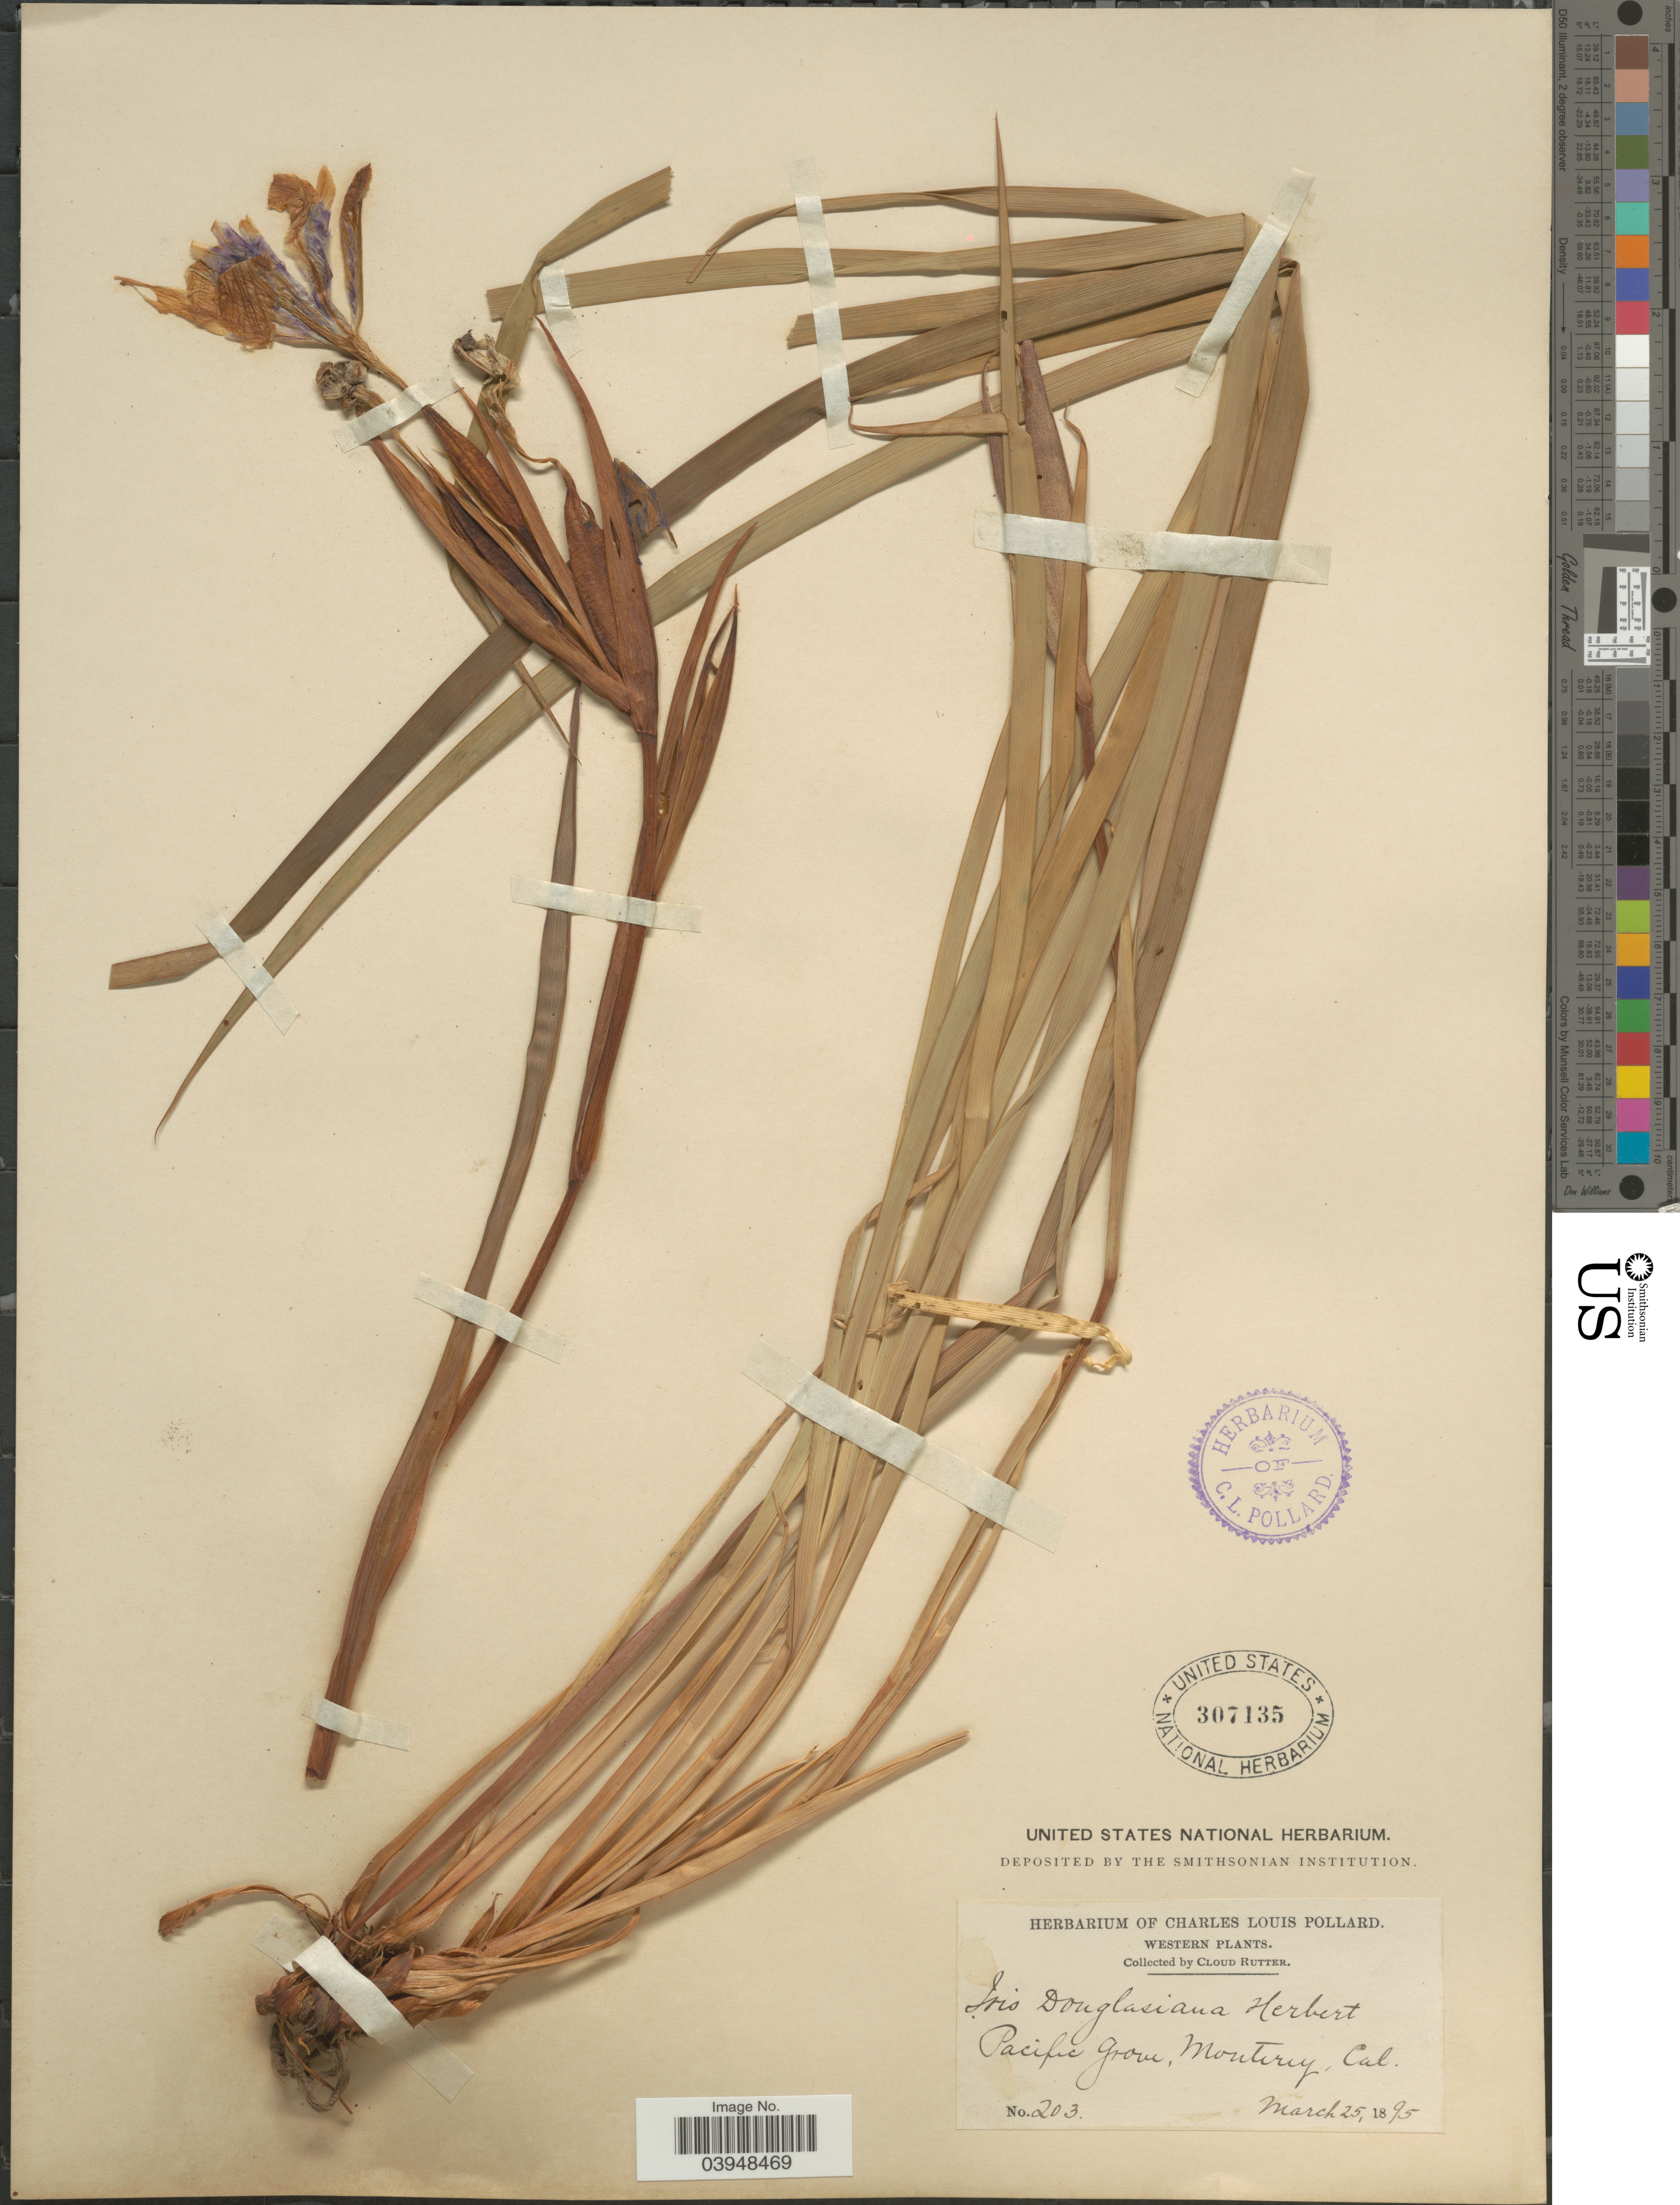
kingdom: Plantae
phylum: Tracheophyta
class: Liliopsida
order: Asparagales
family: Iridaceae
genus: Iris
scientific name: Iris douglasiana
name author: Herb.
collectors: C. Rutter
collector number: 203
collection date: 1895-03-25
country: United States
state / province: California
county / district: Monterey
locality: Western. Pacific Grove, Monterey.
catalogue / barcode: US 307135